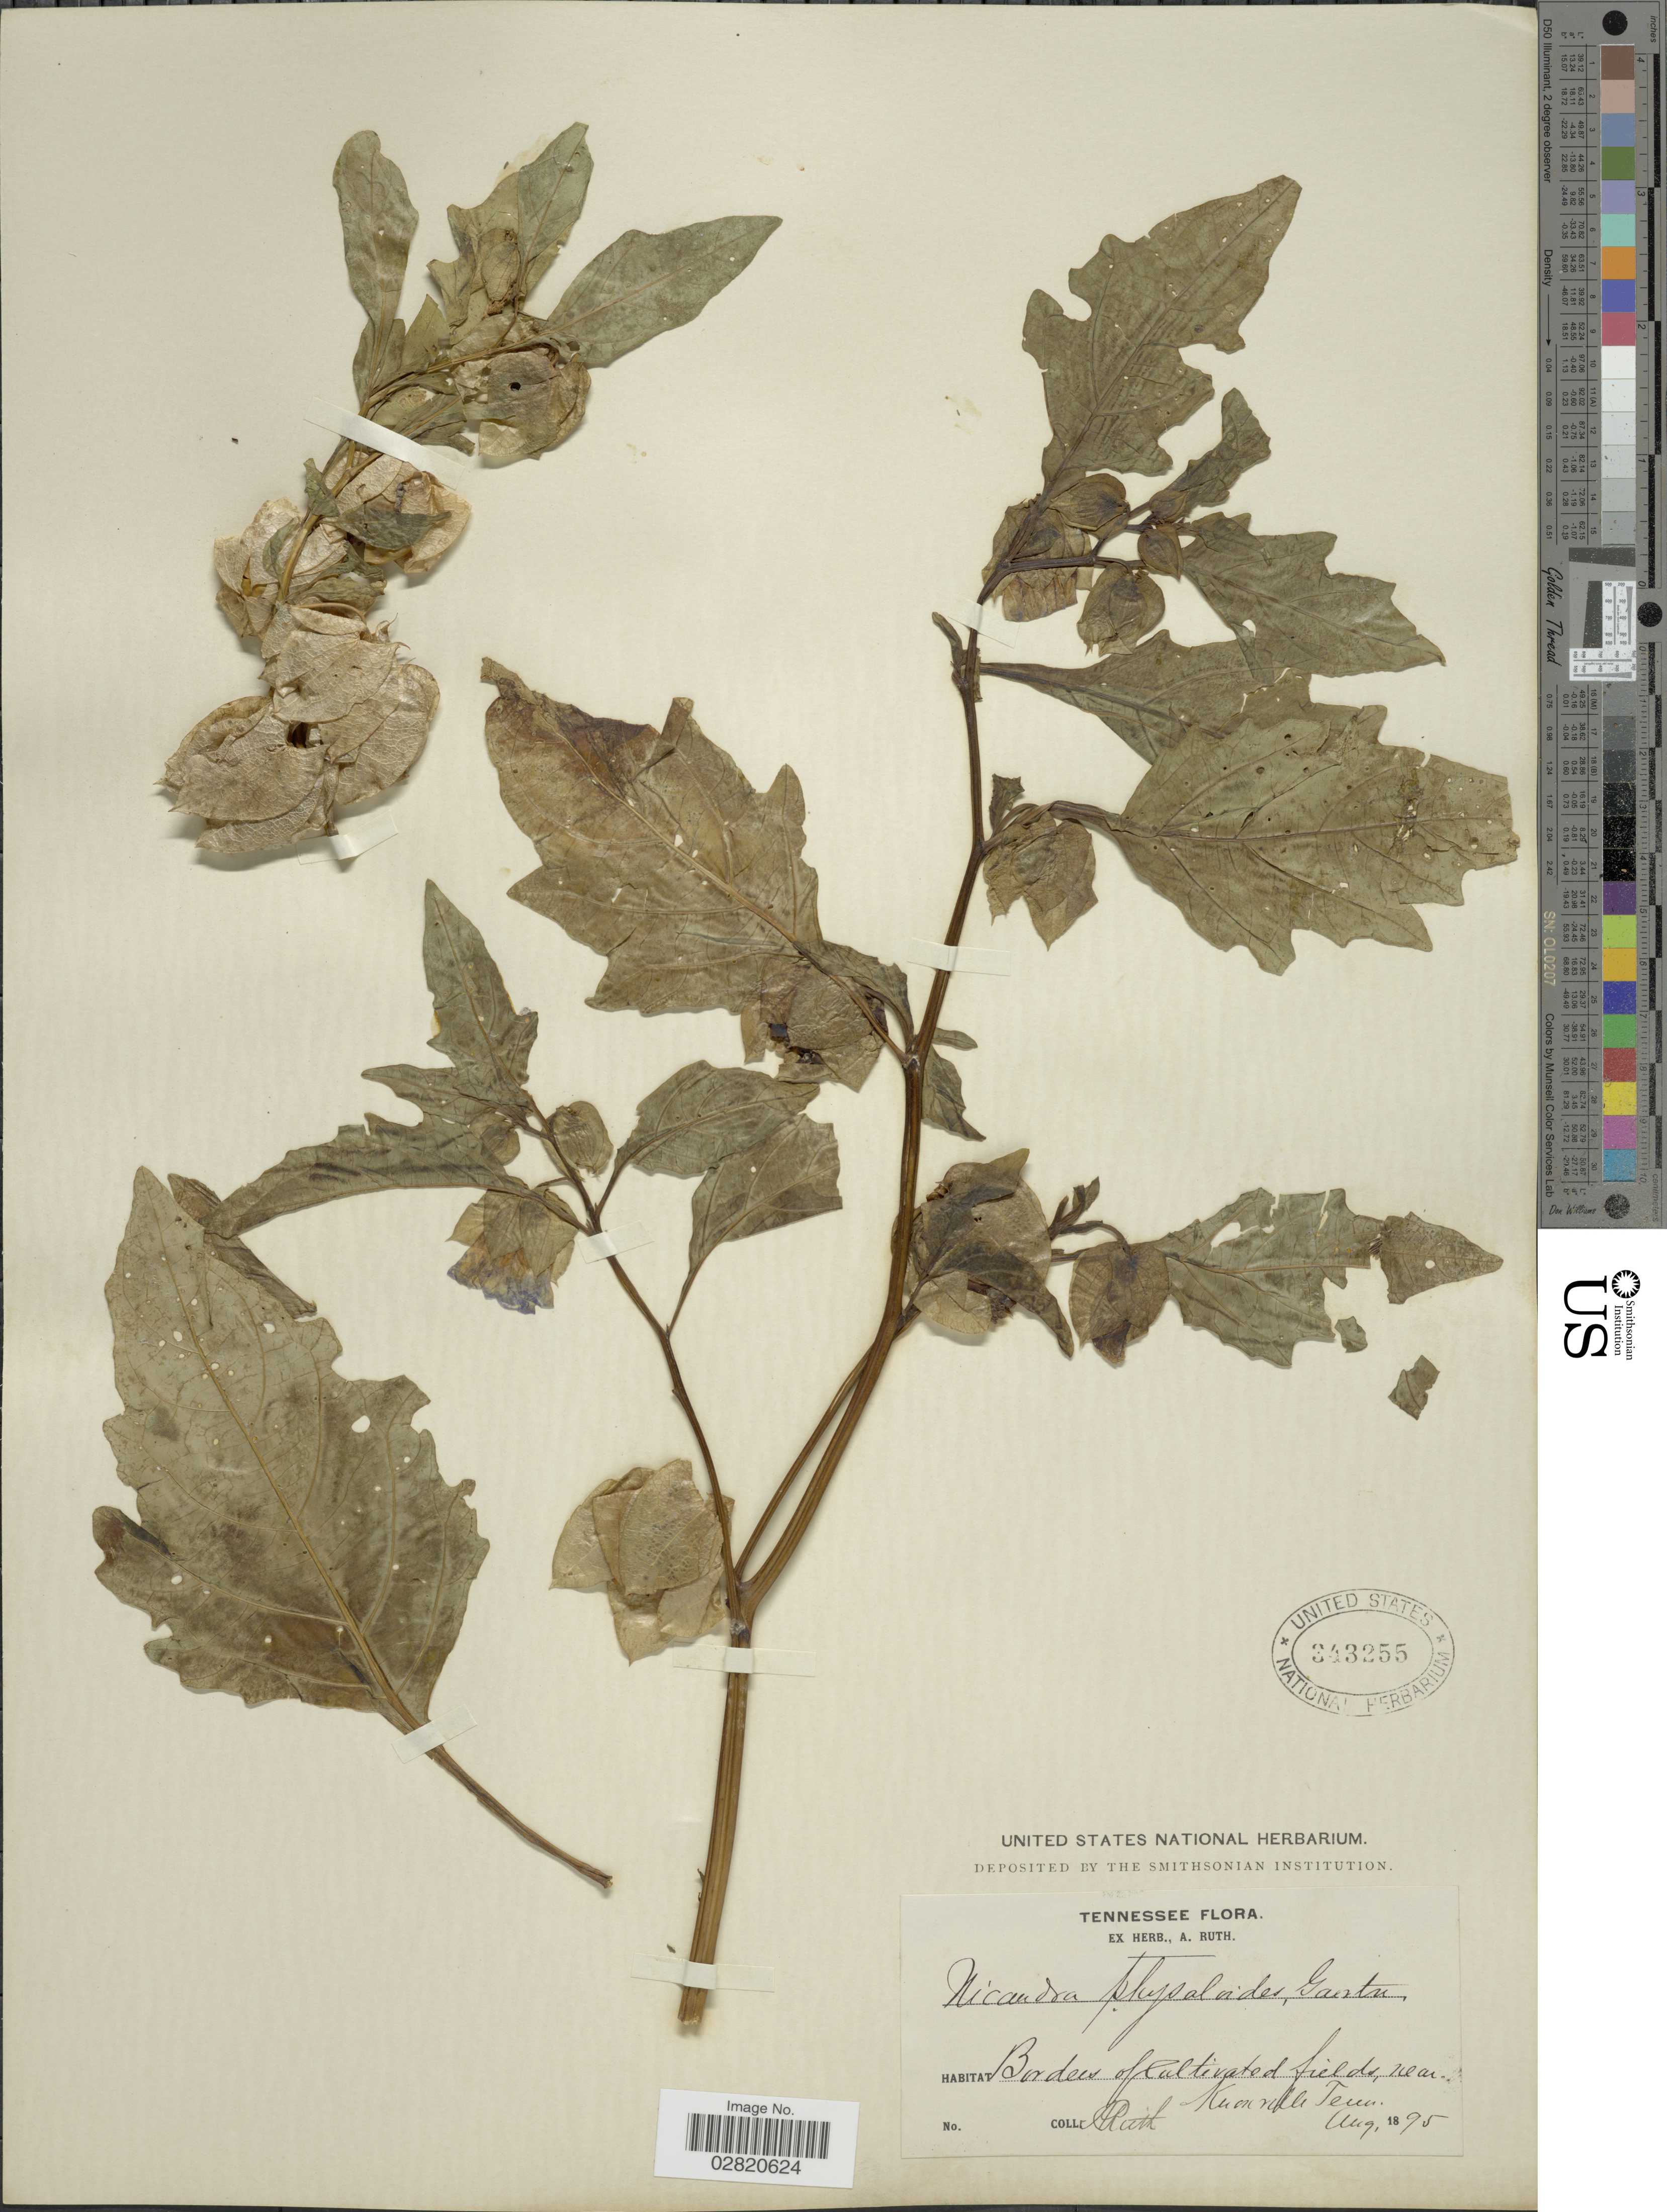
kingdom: Plantae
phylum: Tracheophyta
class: Magnoliopsida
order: Solanales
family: Solanaceae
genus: Nicandra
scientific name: Nicandra physalodes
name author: (L.) Gaertn.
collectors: A. Ruth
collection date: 1895-08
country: United States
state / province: Tennessee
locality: Borders of cultivated fields, near Knoxville Tenn.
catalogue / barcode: US 343255